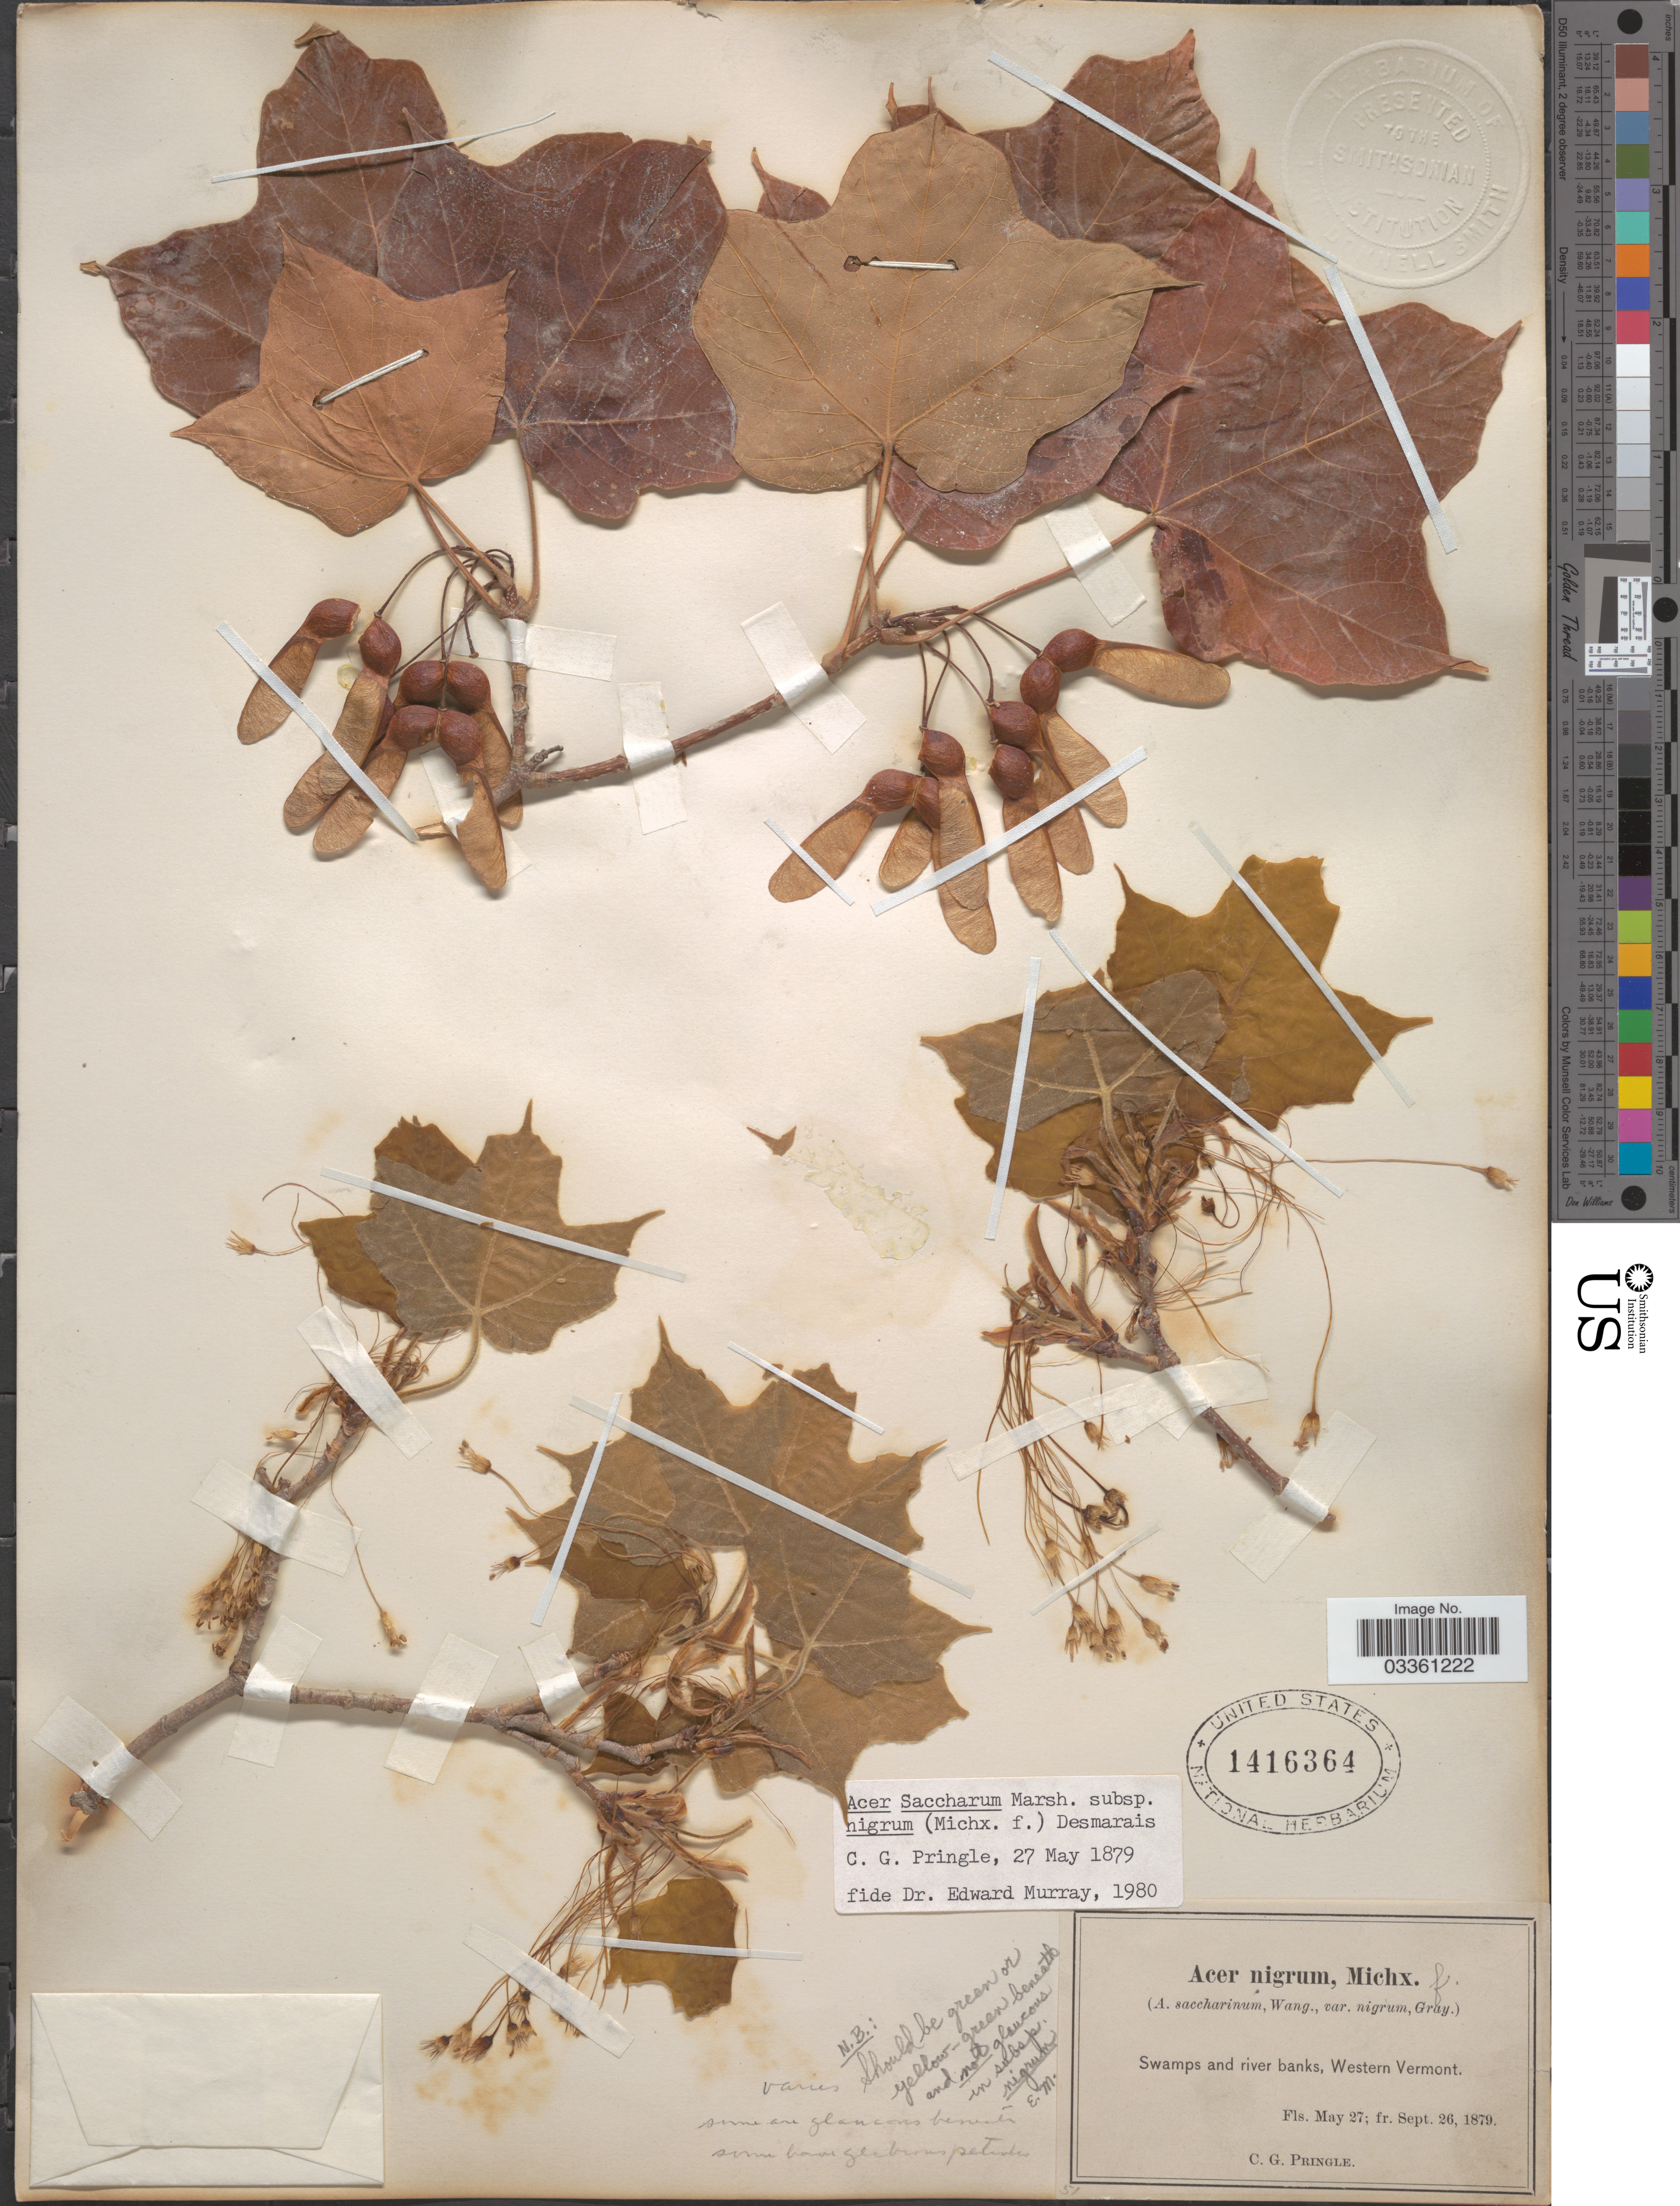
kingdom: Plantae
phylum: Tracheophyta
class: Magnoliopsida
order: Sapindales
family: Sapindaceae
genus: Acer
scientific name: Acer saccharum subsp. nigrum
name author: (F. Michx.) Desmarais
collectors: C. G. Pringle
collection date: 1879-05-27/1879-09-26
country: United States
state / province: Vermont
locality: Western Vermont.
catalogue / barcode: US 1416364